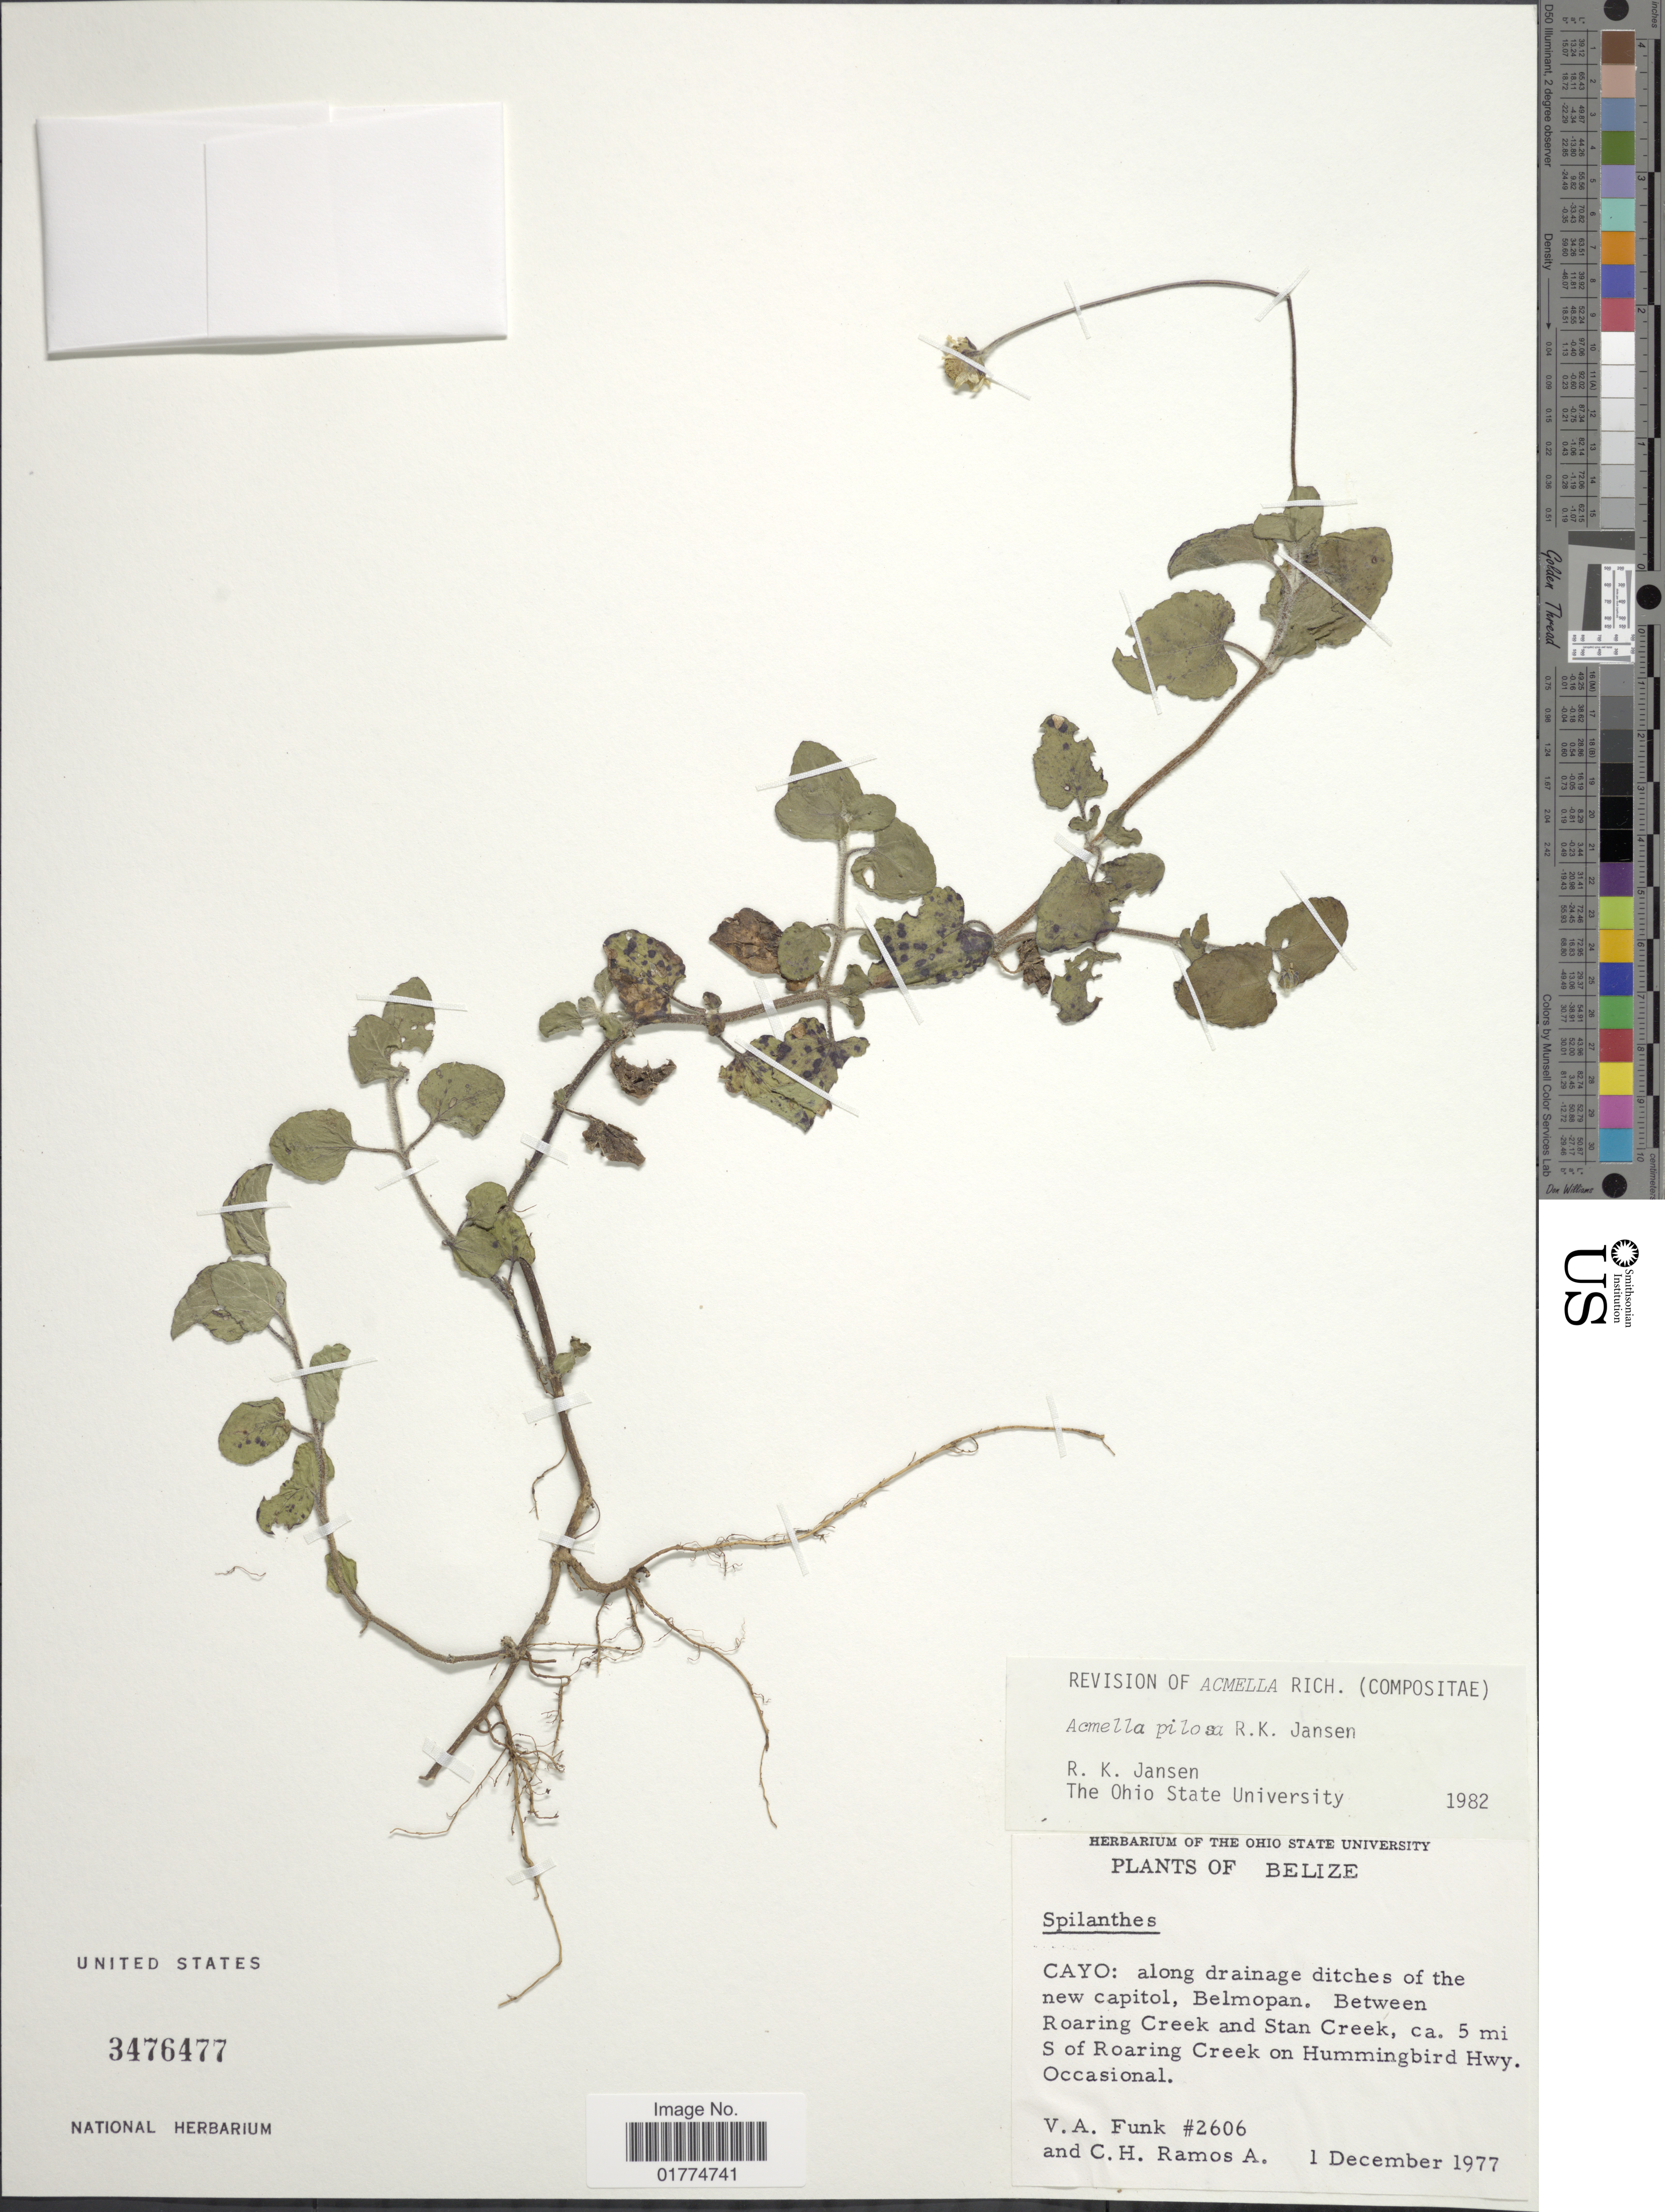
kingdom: Plantae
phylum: Tracheophyta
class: Magnoliopsida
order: Asterales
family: Asteraceae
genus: Acmella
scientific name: Acmella pilosa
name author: R.K. Jansen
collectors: V. Funk & C. Ramos A.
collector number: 2606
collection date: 1977-12-01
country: Belize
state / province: Cayo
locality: Along drainage ditches of the new capitol, Belmopan. Between Roaring Creek and Stan Creek, ca. 5 mi S of Roaring Creek on Hummingbird Hwy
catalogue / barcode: US 3476477